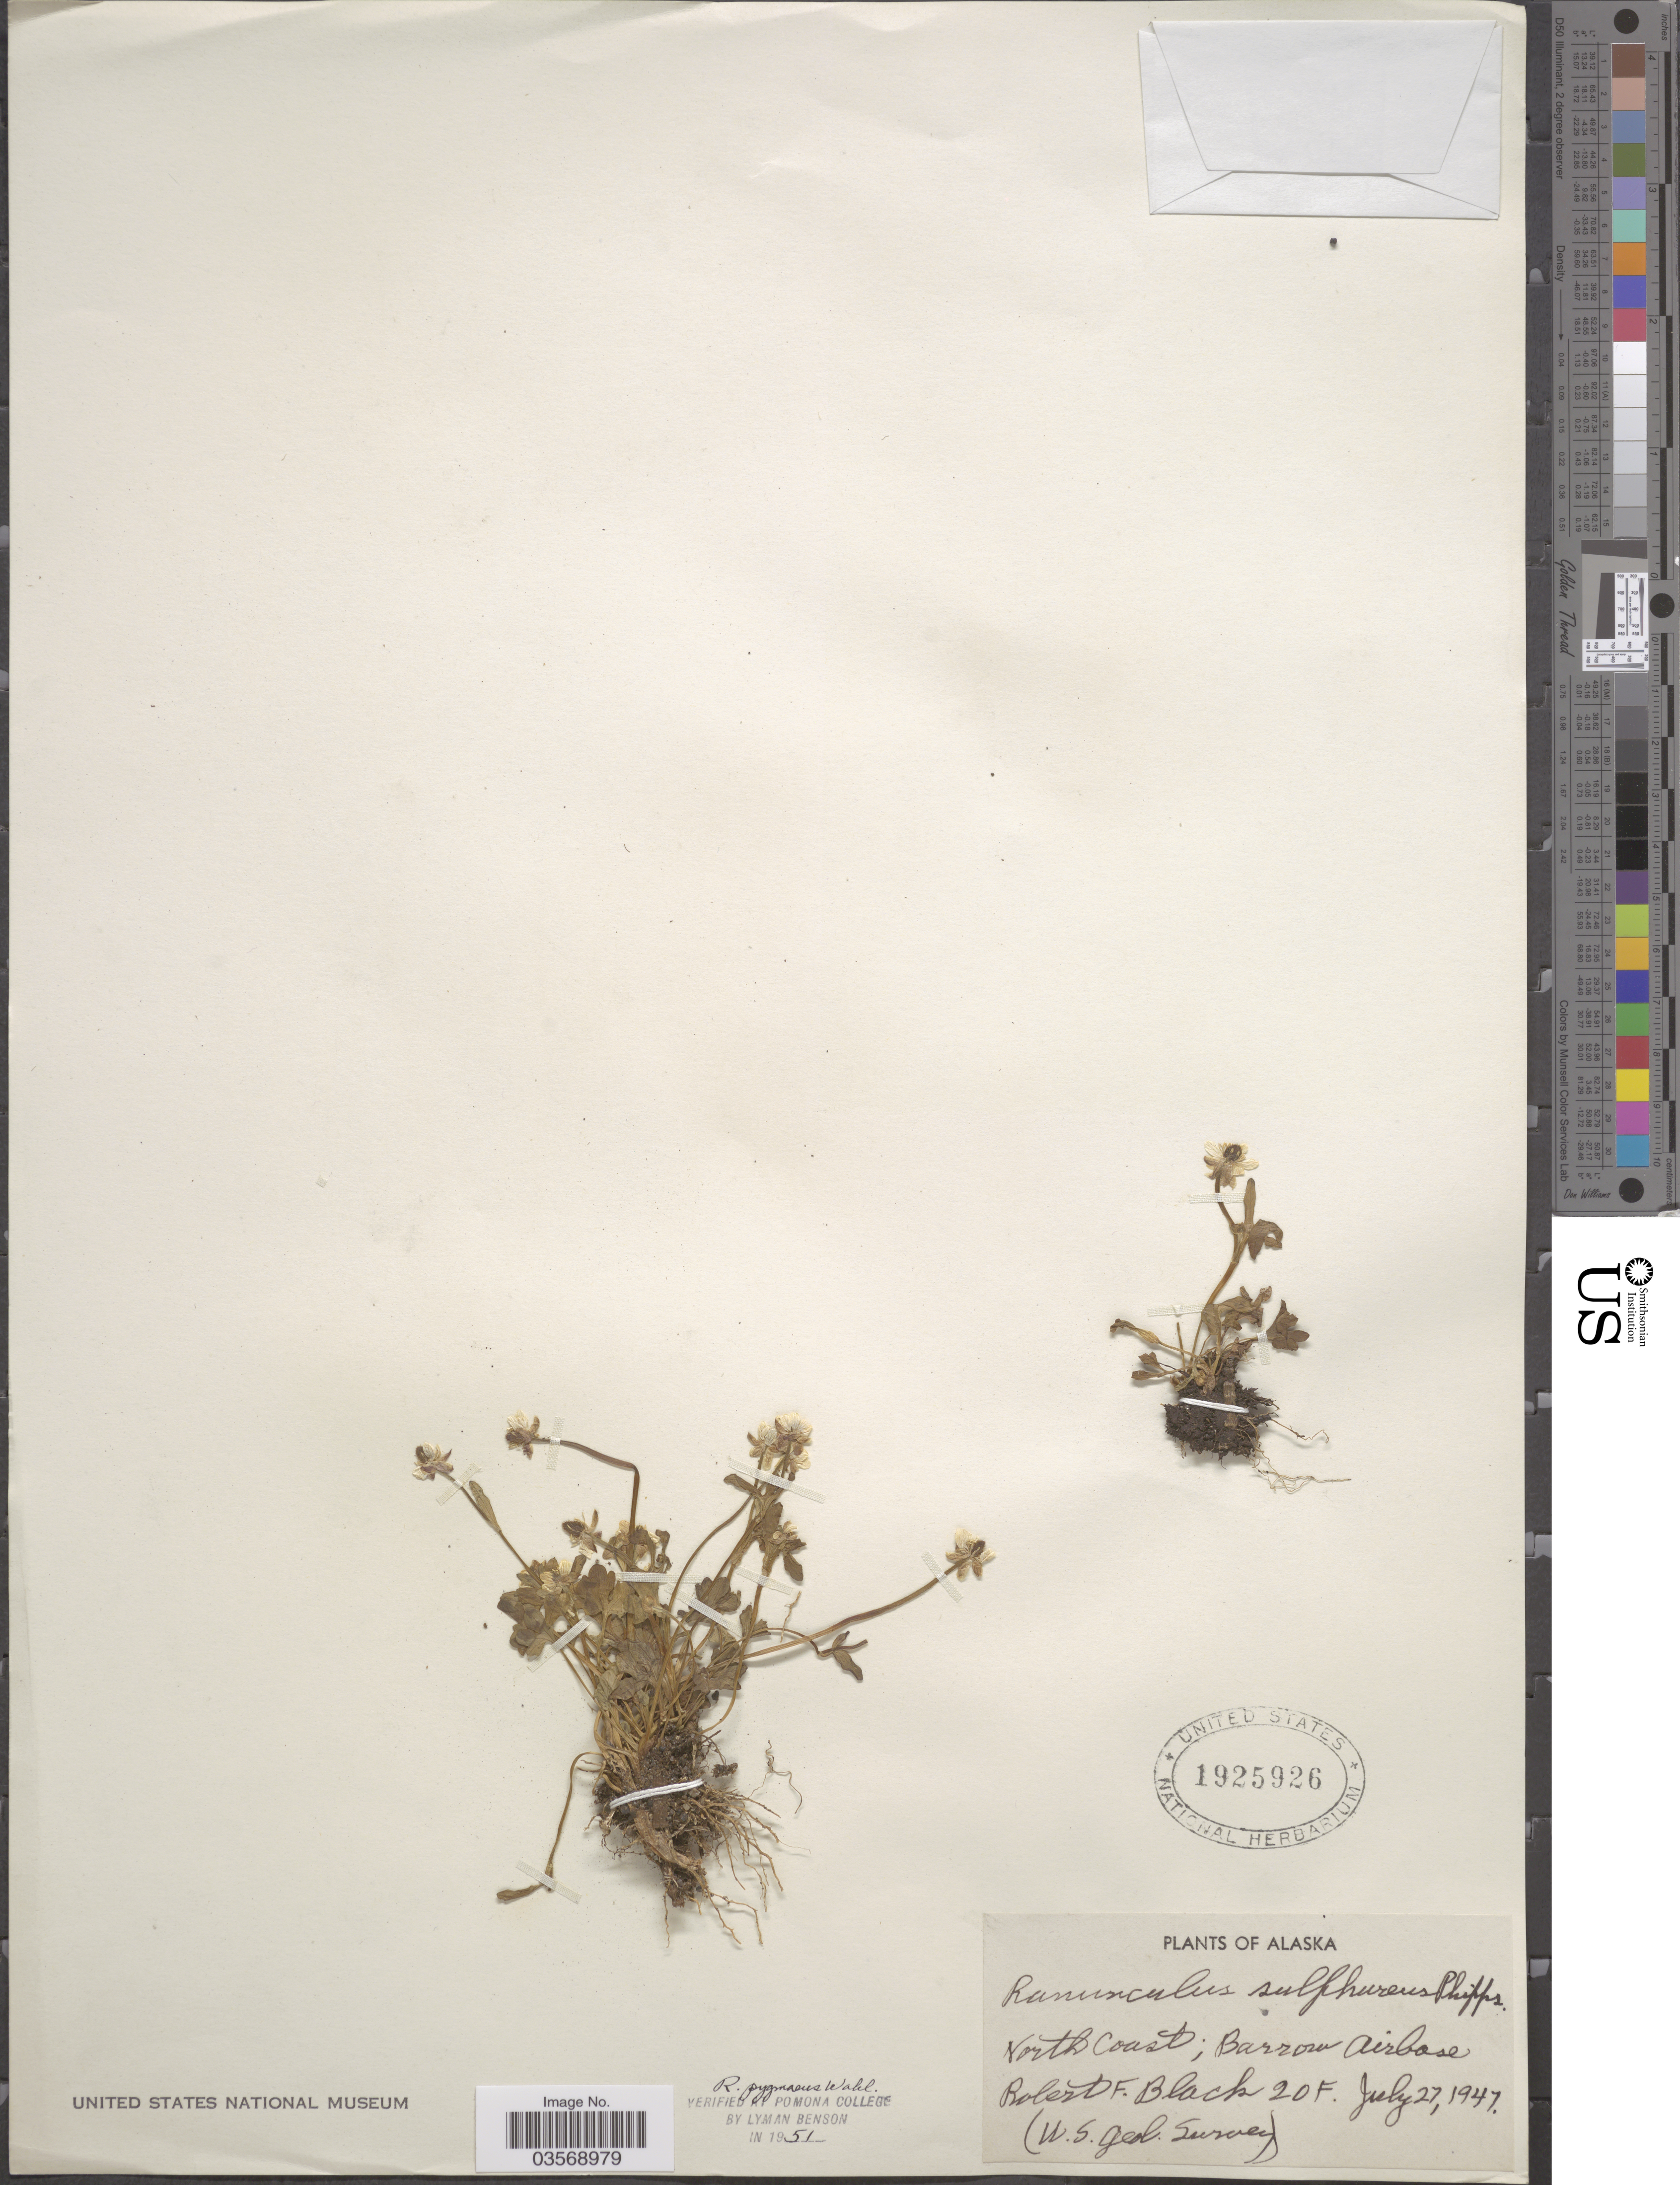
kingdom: Plantae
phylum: Tracheophyta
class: Magnoliopsida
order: Ranunculales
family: Ranunculaceae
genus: Ranunculus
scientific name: Ranunculus pygmaeus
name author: Wahlenb.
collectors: R. F. Black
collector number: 20F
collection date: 1947-07-27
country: United States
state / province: Alaska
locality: North Coast; Barrow Airbase.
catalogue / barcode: US 1925926